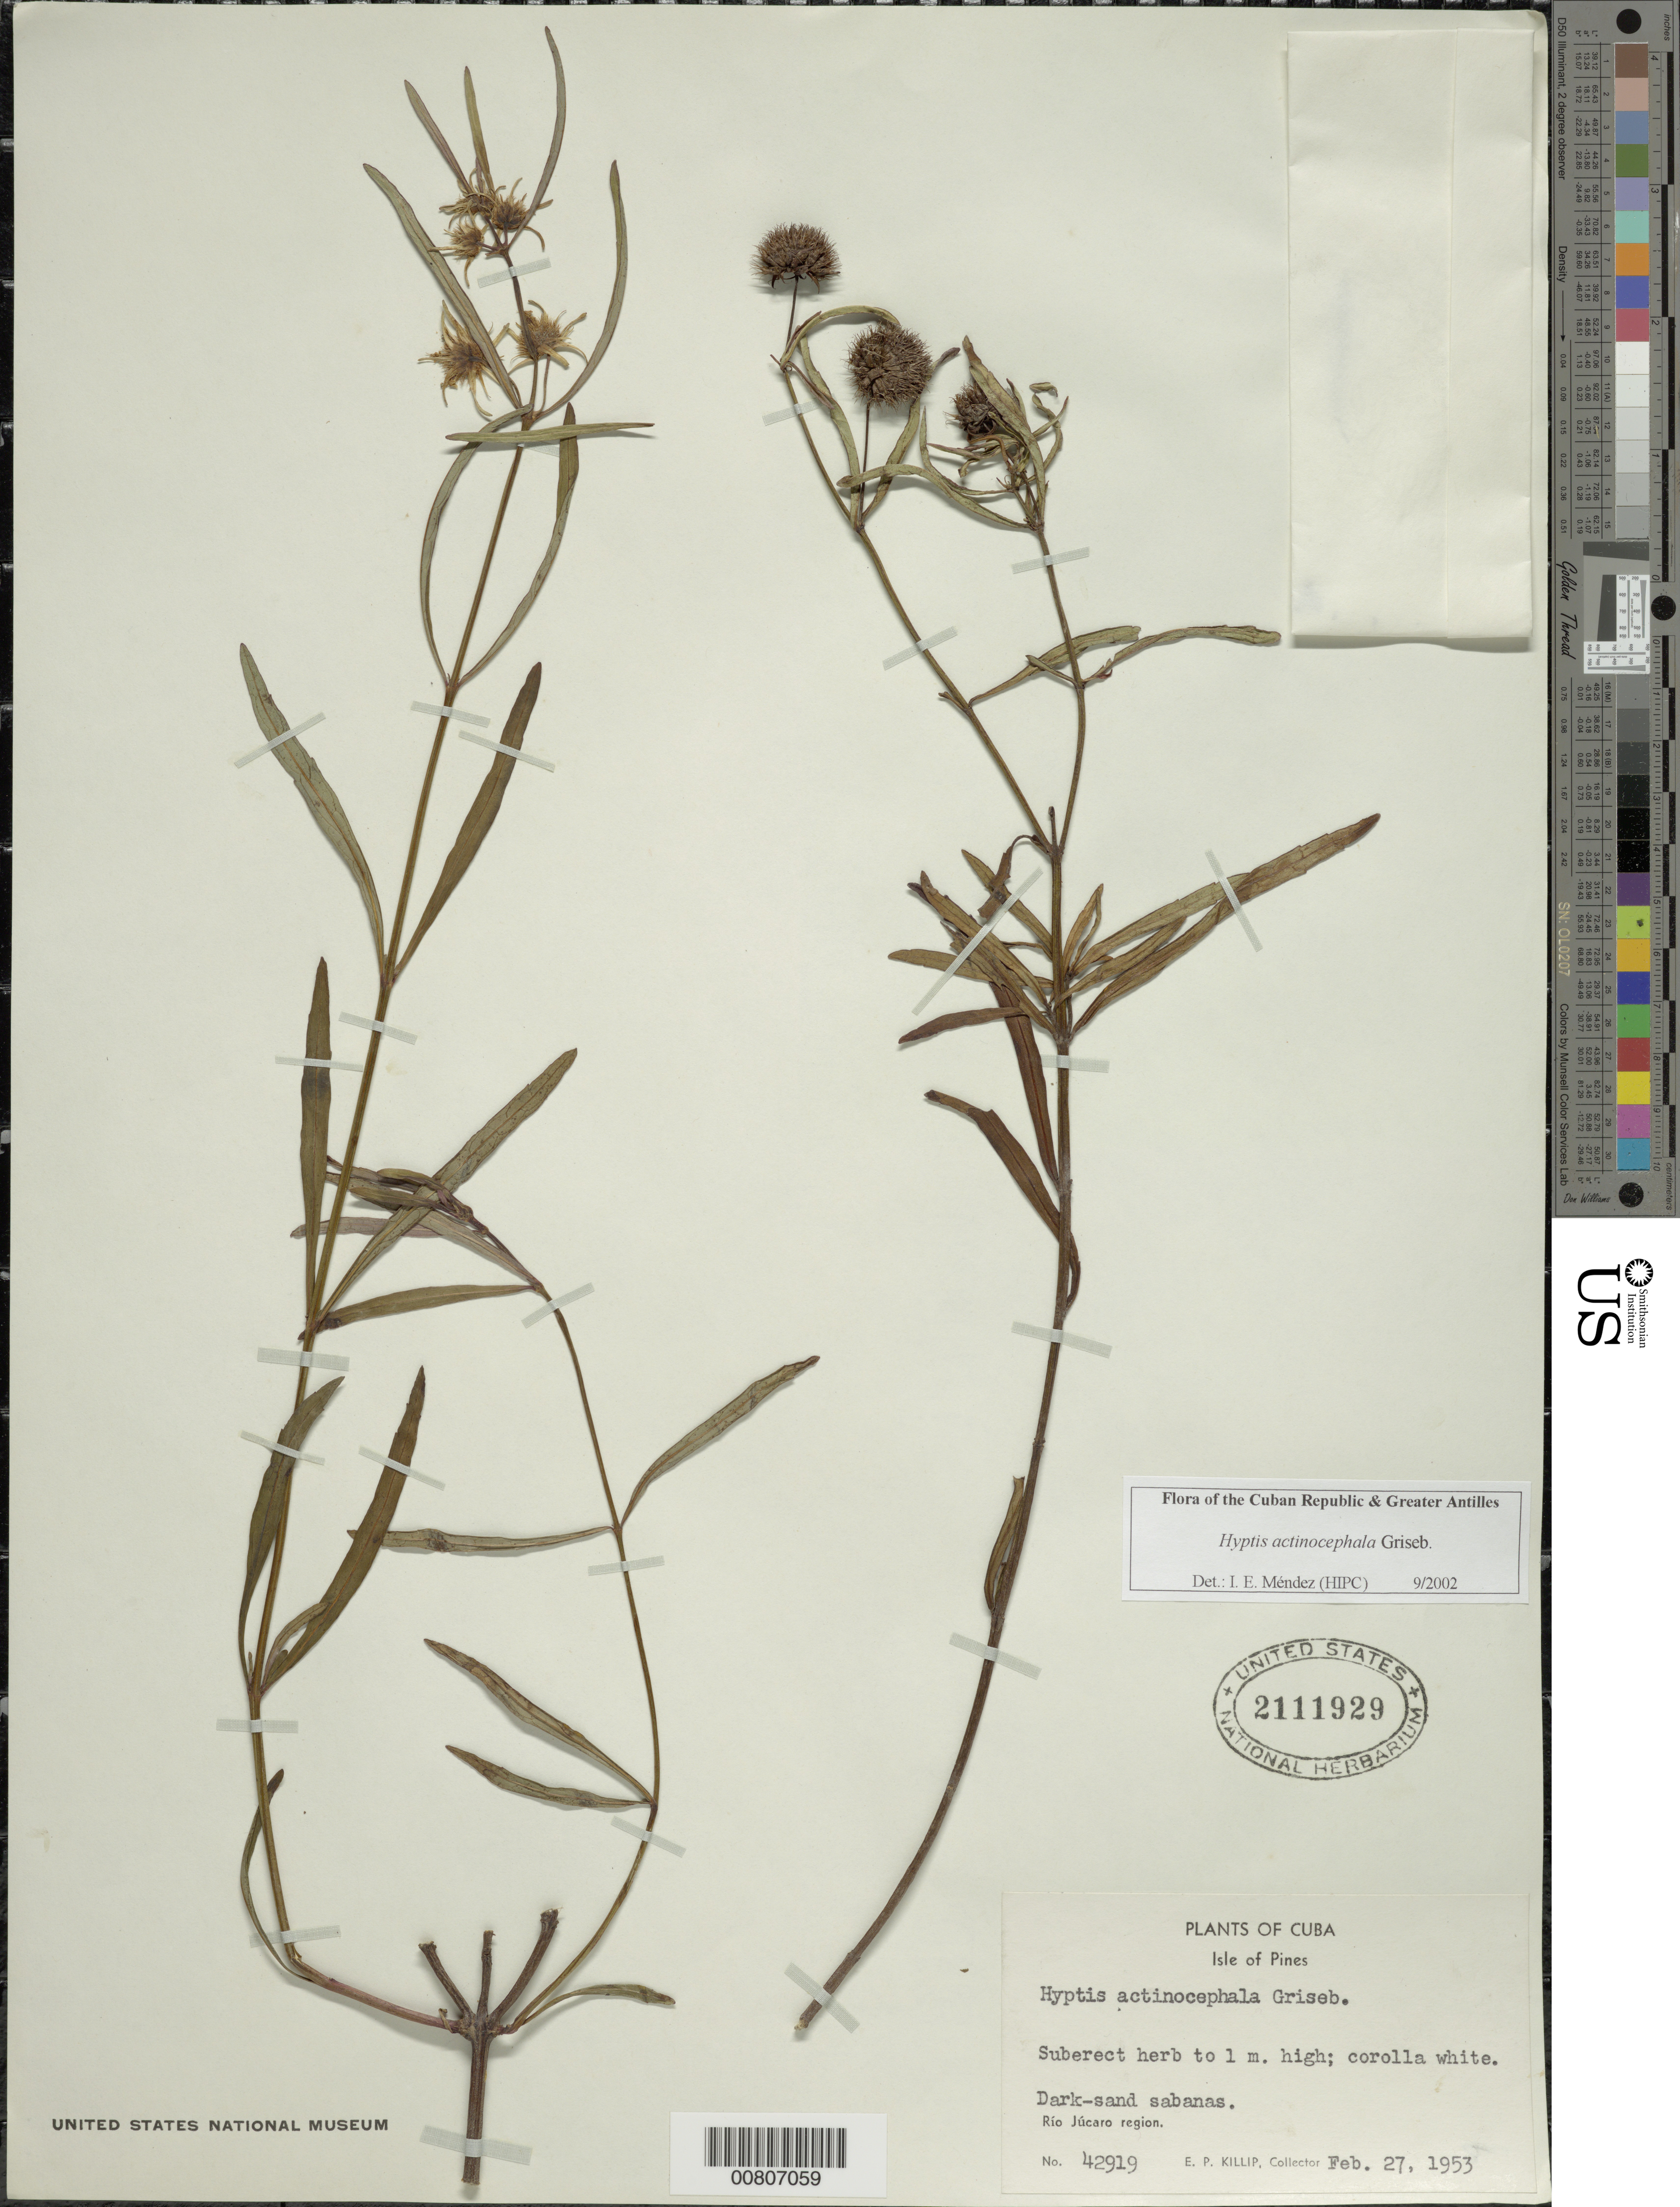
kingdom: Plantae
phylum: Tracheophyta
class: Magnoliopsida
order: Lamiales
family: Lamiaceae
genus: Hyptis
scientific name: Hyptis actinocephala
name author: Griseb.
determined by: Méndez, Isidro E., (HIPC)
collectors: E. P. Killip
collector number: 42919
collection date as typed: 27 Feb 1953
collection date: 1953-02-27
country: Cuba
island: Isla de la Juventud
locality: Isle of Pines, Río Júcaro region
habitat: Dark sand savanna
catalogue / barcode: US 2111929